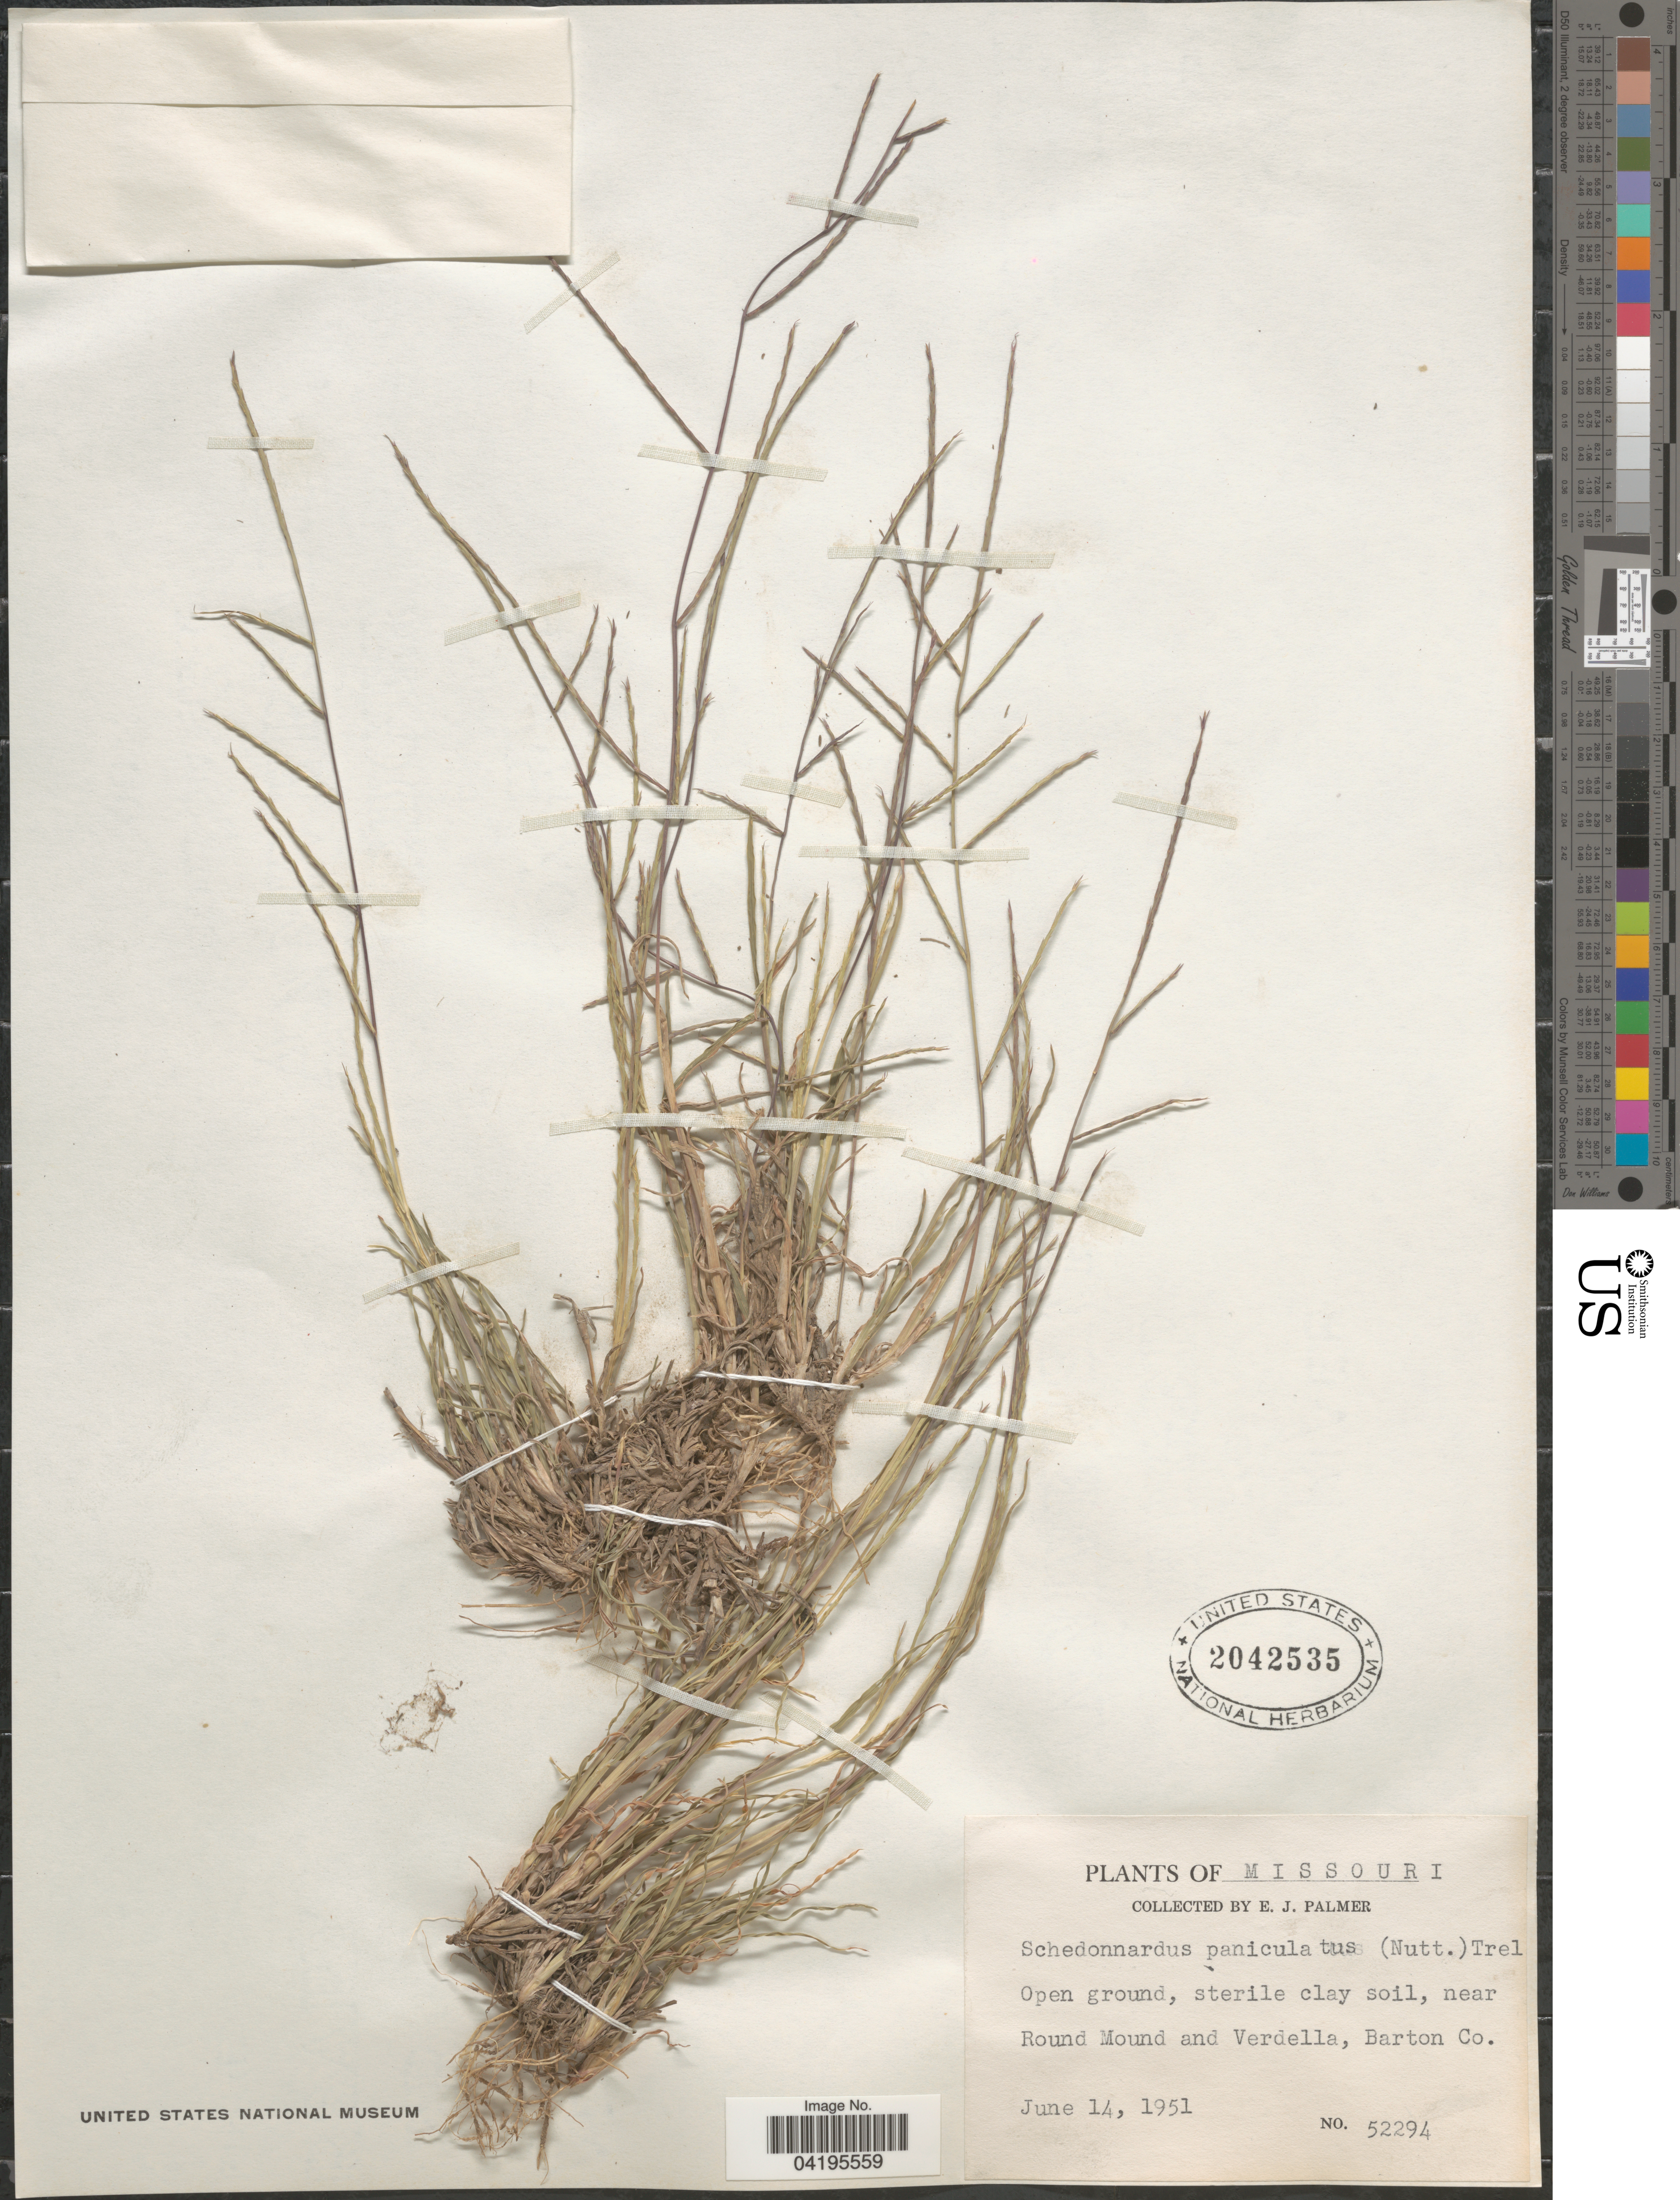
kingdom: Plantae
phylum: Tracheophyta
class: Liliopsida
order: Poales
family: Poaceae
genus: Muhlenbergia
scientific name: Muhlenbergia paniculata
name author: (Nutt.) Columbus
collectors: E. J. Palmer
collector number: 52294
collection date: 1951-06-14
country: United States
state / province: Missouri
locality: Open ground, sterile clay soil, near Round Mound and Verdella, Barton Co.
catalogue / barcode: US 2042535